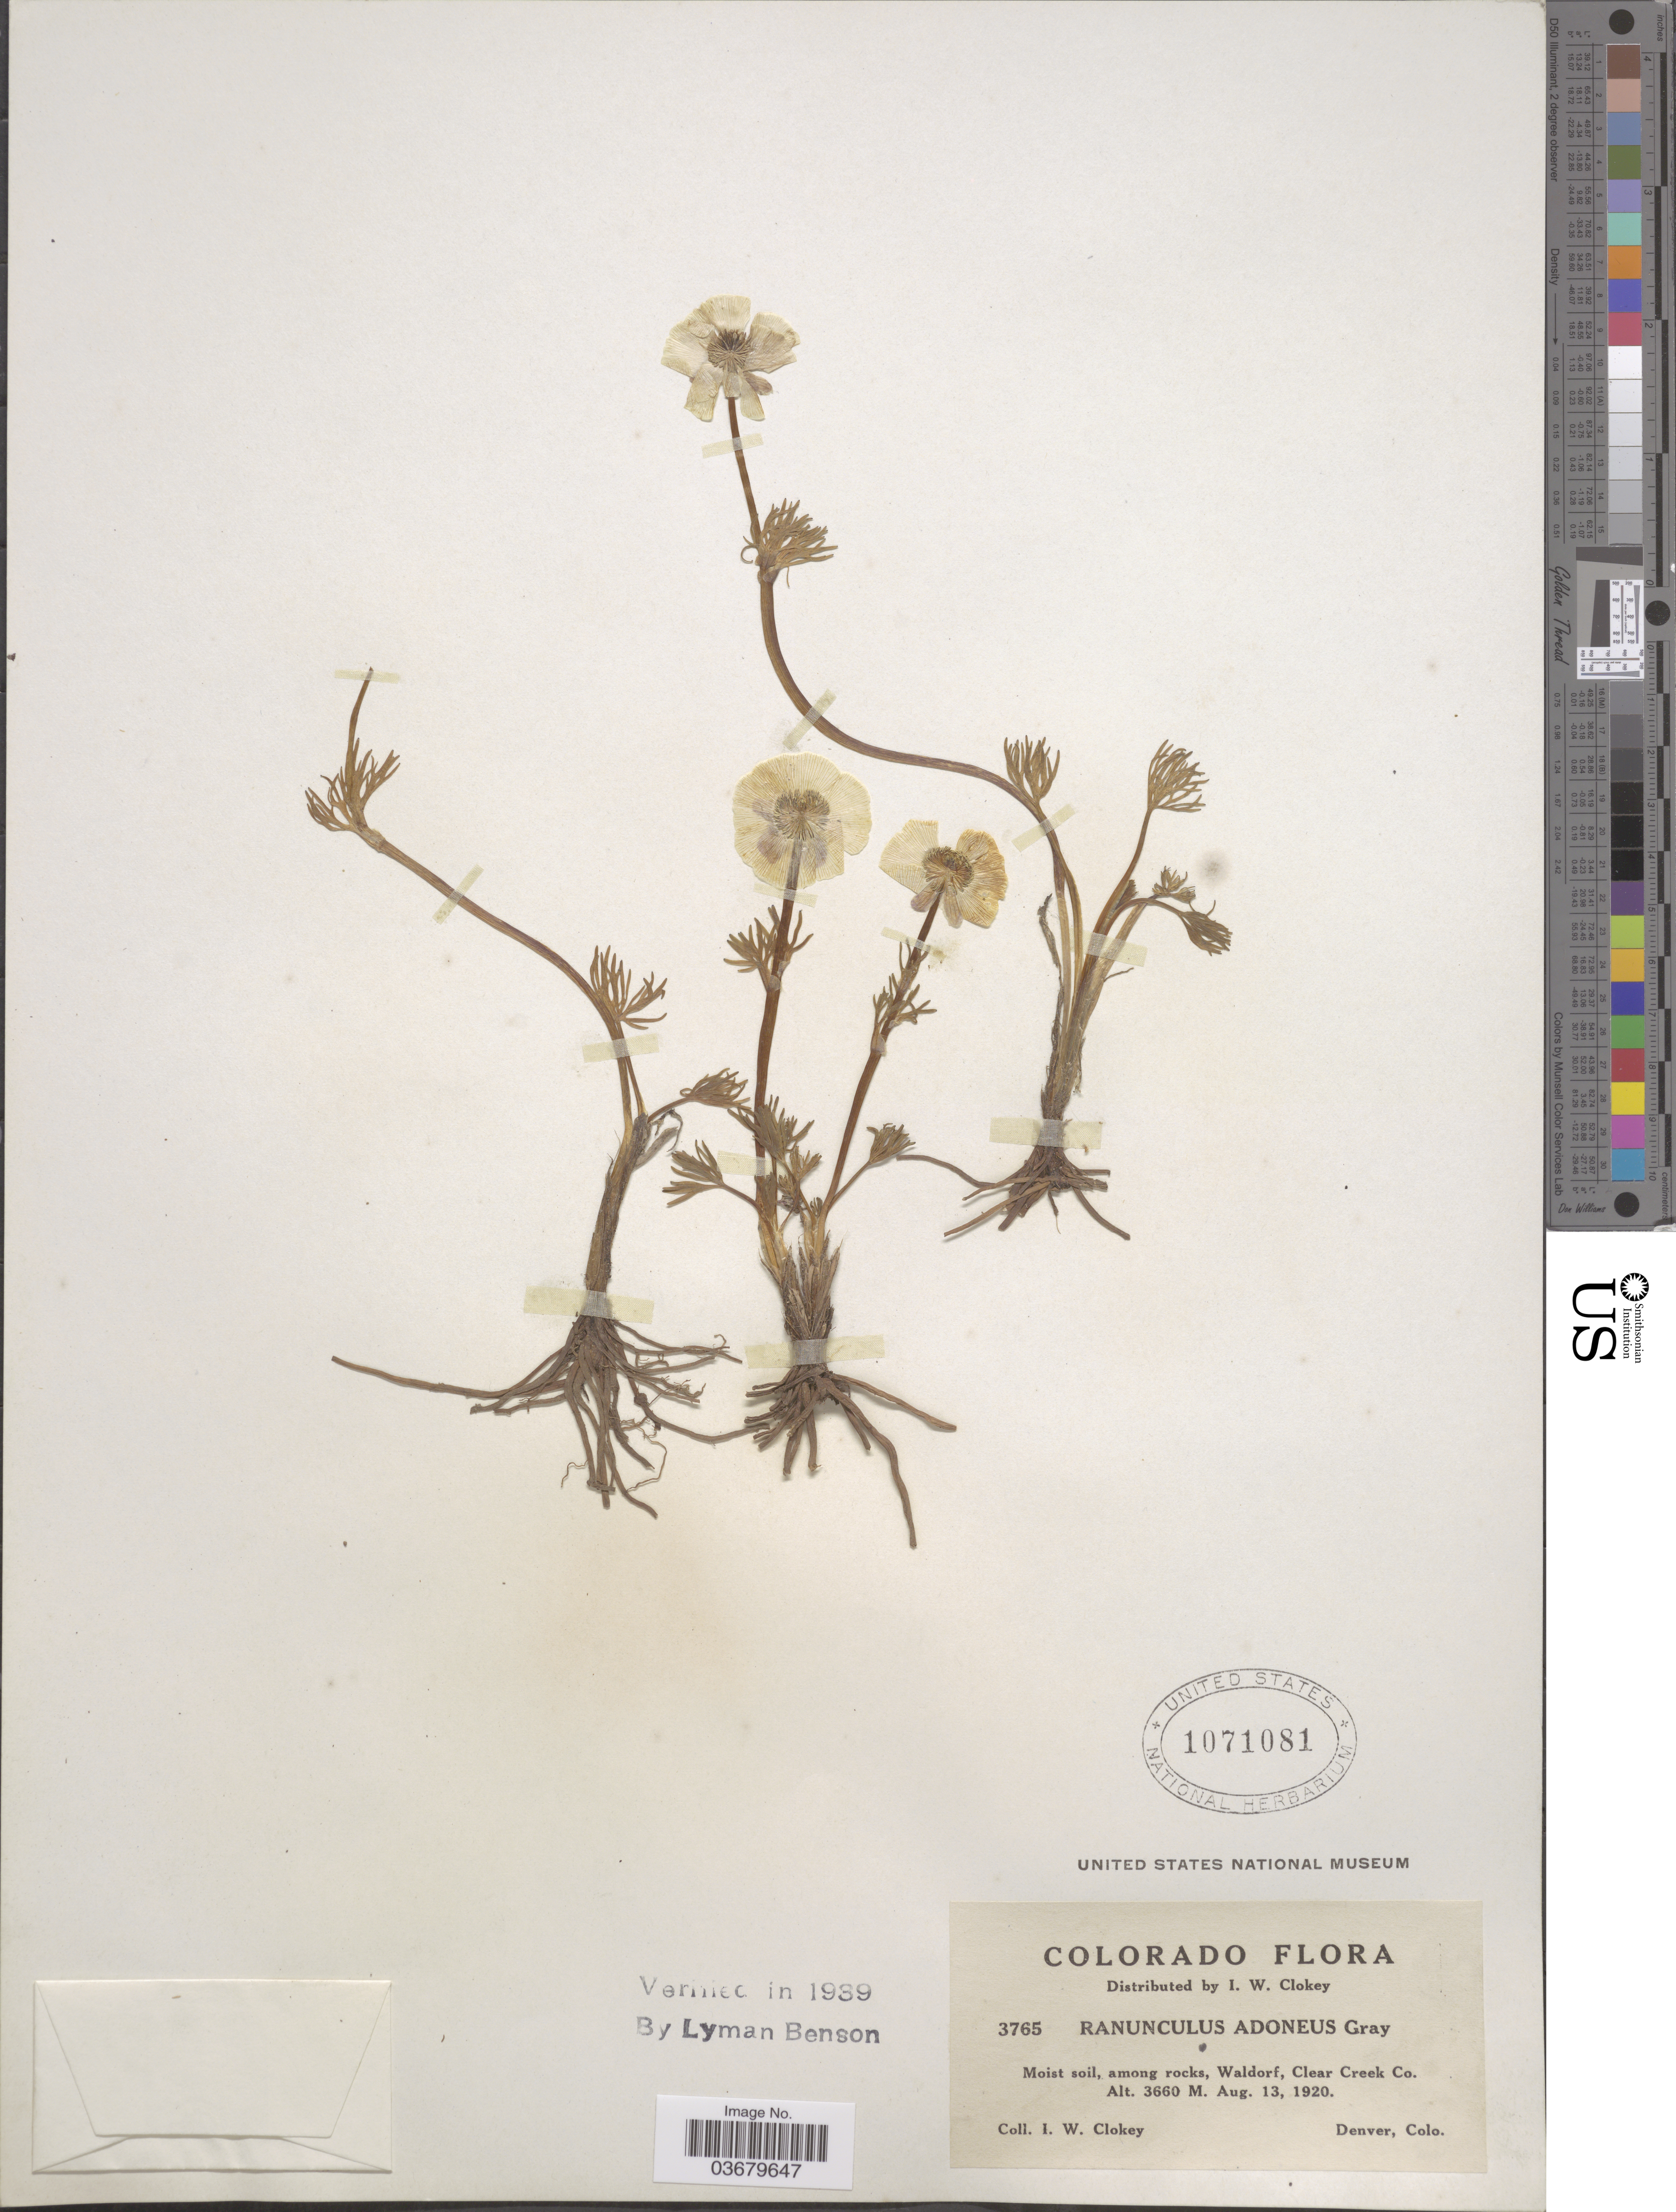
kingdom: Plantae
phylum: Tracheophyta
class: Magnoliopsida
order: Ranunculales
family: Ranunculaceae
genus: Ranunculus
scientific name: Ranunculus adoneus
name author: A. Gray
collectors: I. W. Clokey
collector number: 3765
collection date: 1920-08-13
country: United States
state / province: Colorado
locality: Waldorf, Clear Creek Co.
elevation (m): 3660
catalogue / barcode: US 1071081